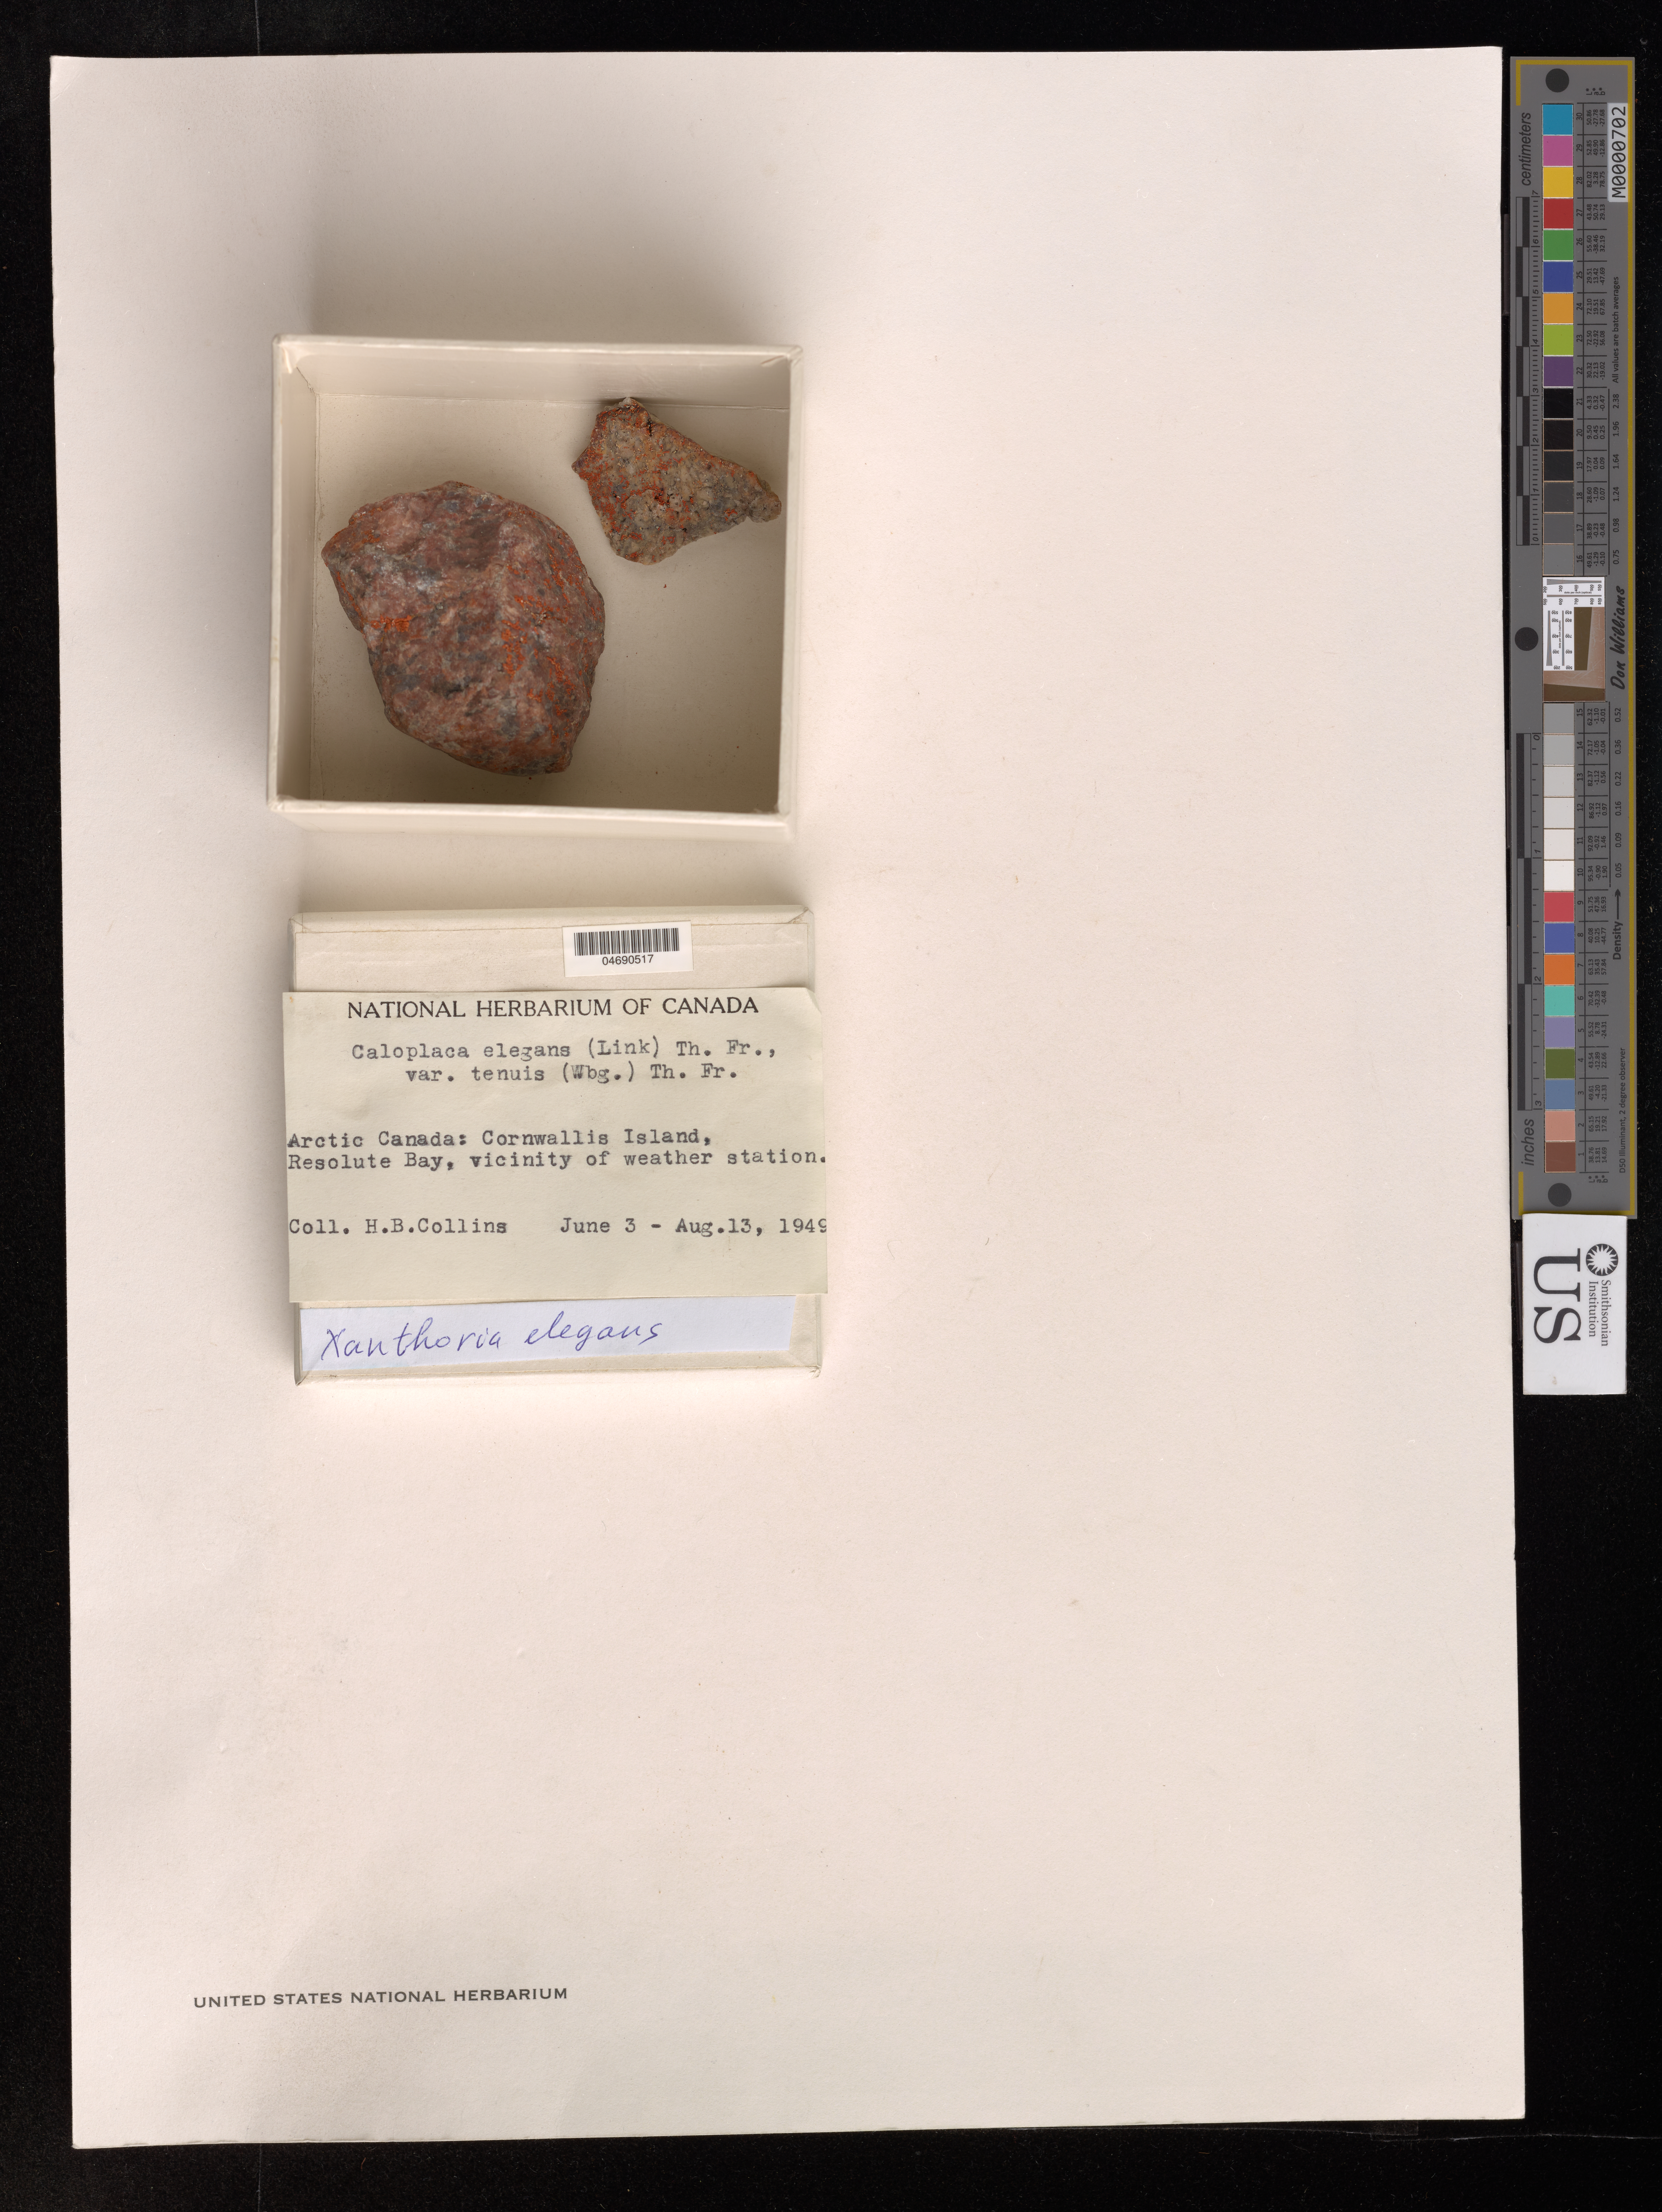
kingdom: Fungi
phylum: Ascomycota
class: Lecanoromycetes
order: Teloschistales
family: Teloschistaceae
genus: Xanthoria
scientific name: Xanthoria elegans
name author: (Link) Th. Fr.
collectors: H. Collins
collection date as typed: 03 Jun 1949 to 13 Aug 1949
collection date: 1949-06-03/1949-08-13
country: Canada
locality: Arctic canada, cornwallis island, resolute bay, vicinity of weather station